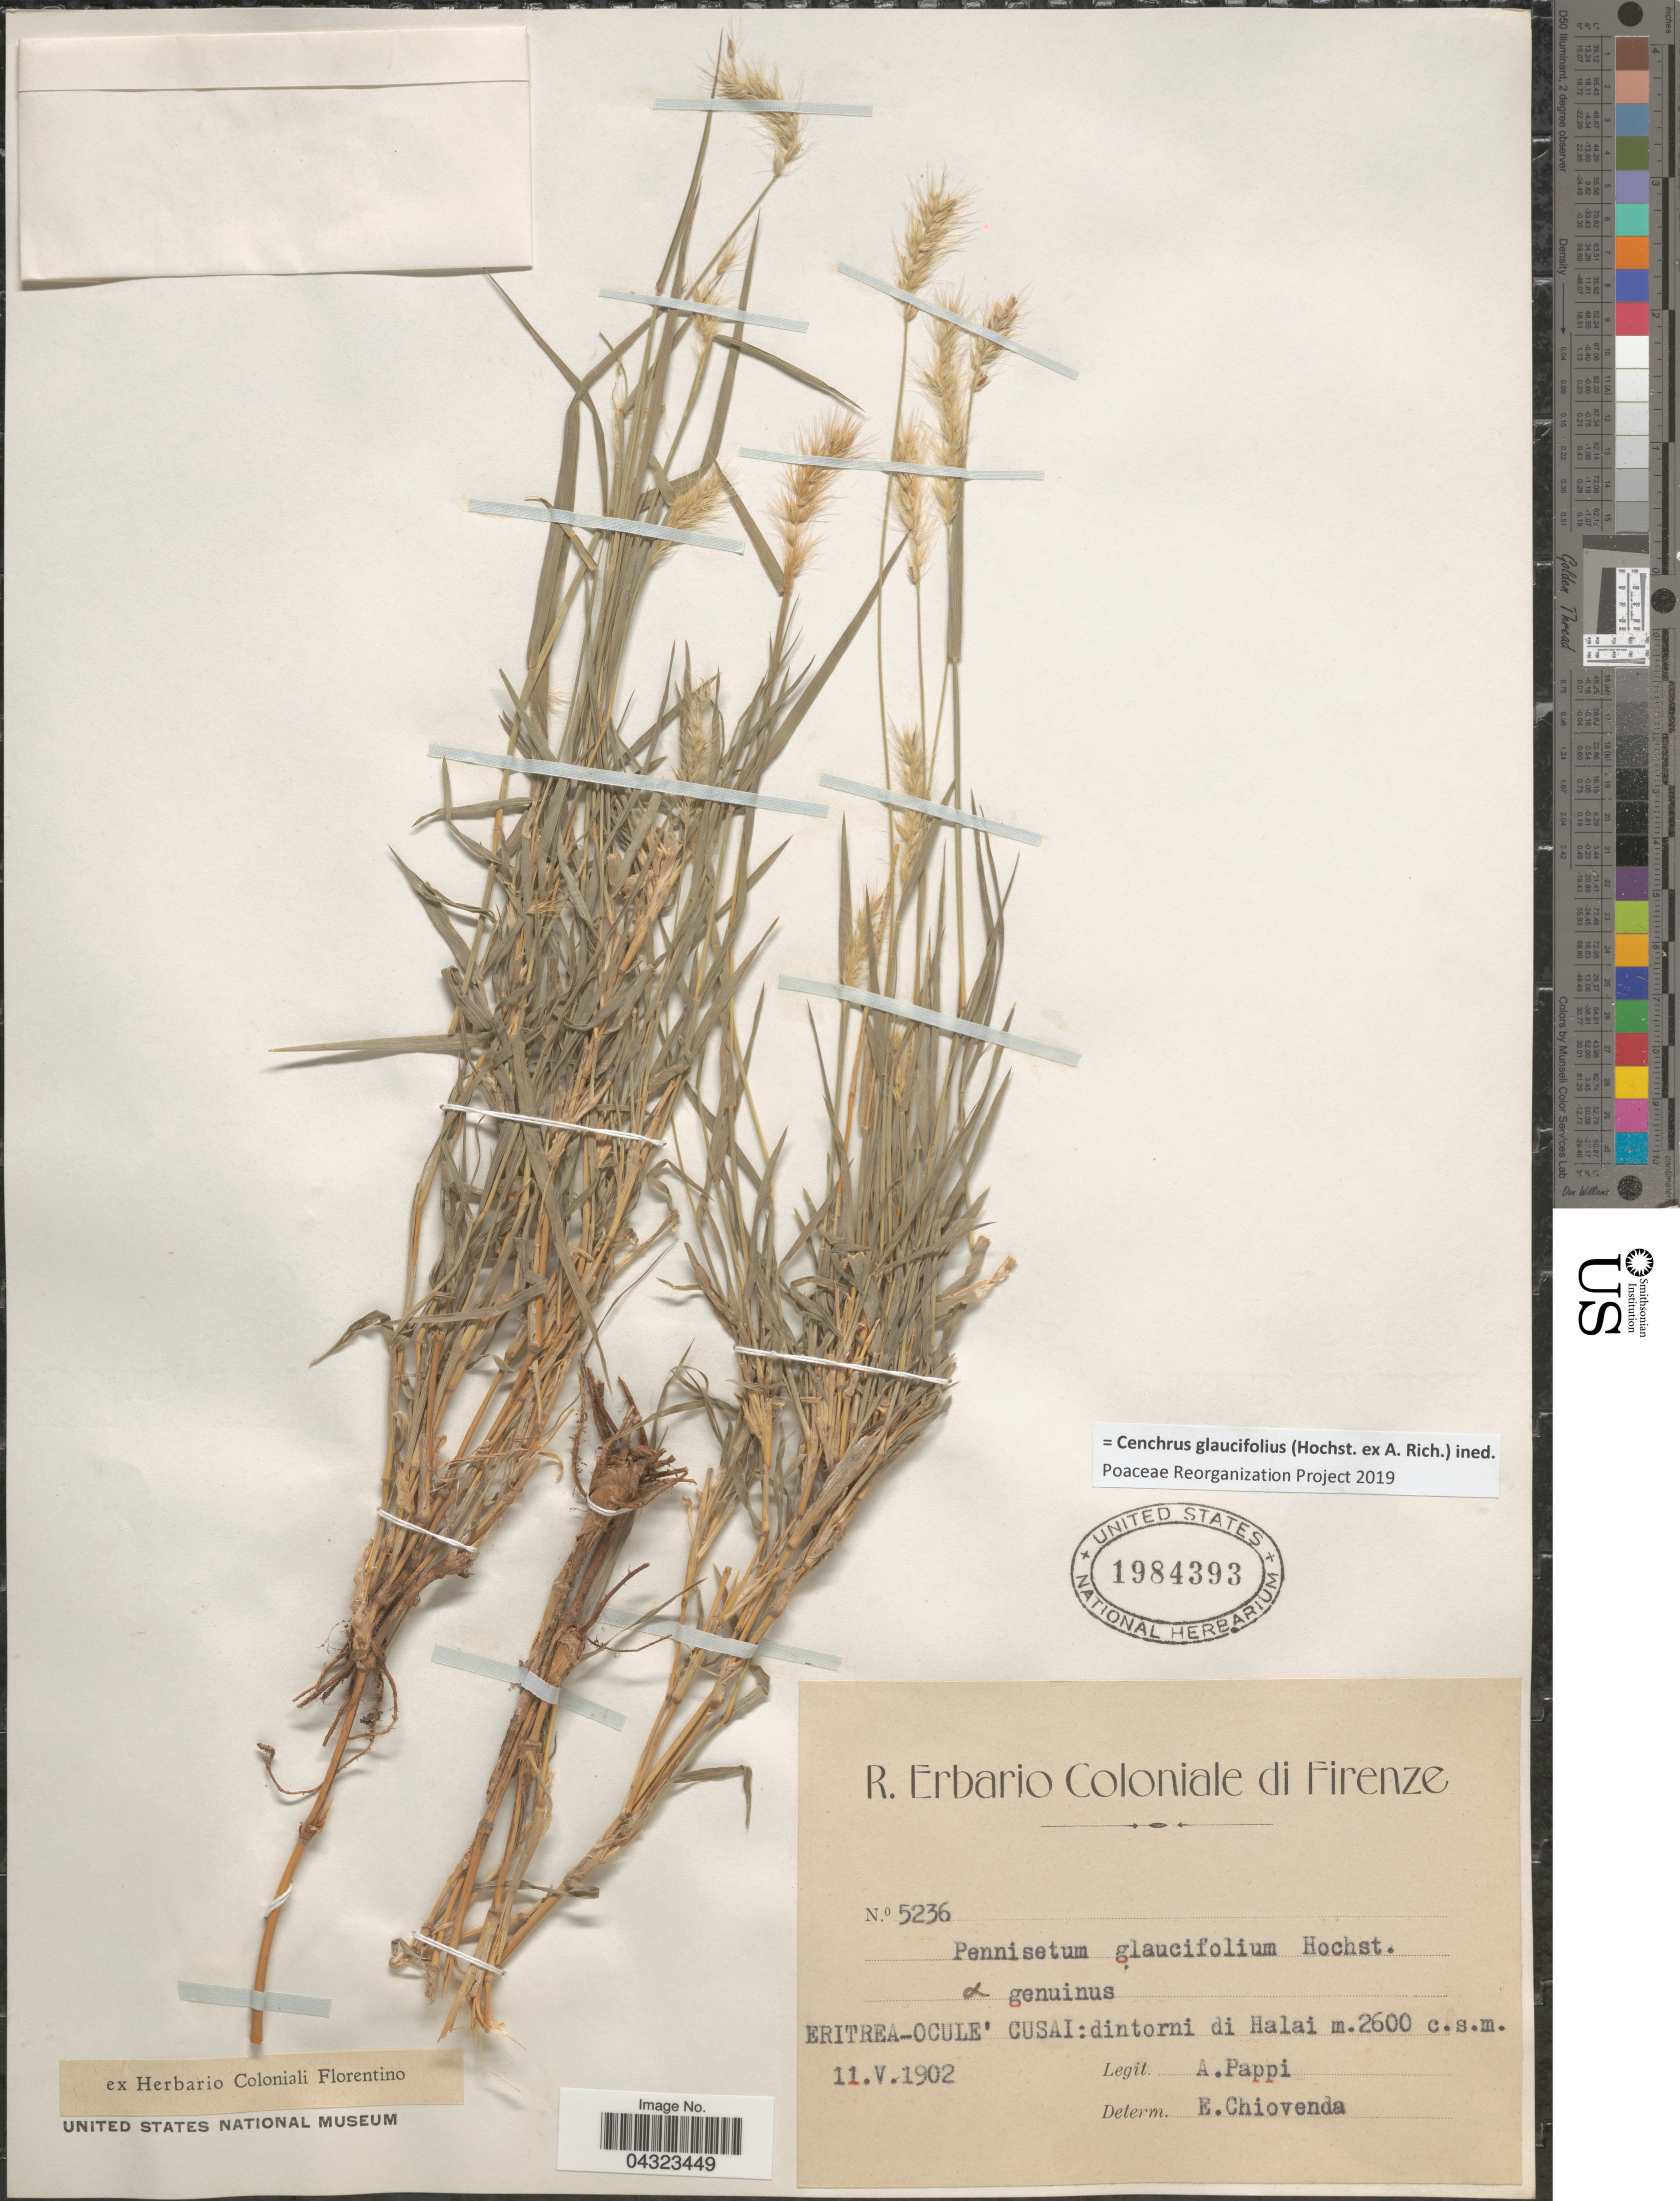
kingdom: Plantae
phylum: Tracheophyta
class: Liliopsida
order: Poales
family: Poaceae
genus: Cenchrus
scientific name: Cenchrus glaucocladus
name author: (Stapf & C. E. Hubb.) Morrone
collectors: A. Pappi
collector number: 5236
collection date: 1902-05-11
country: Eritrea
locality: Ocule' Cusai: dintorni di Halai.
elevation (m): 2600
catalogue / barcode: US 1984393